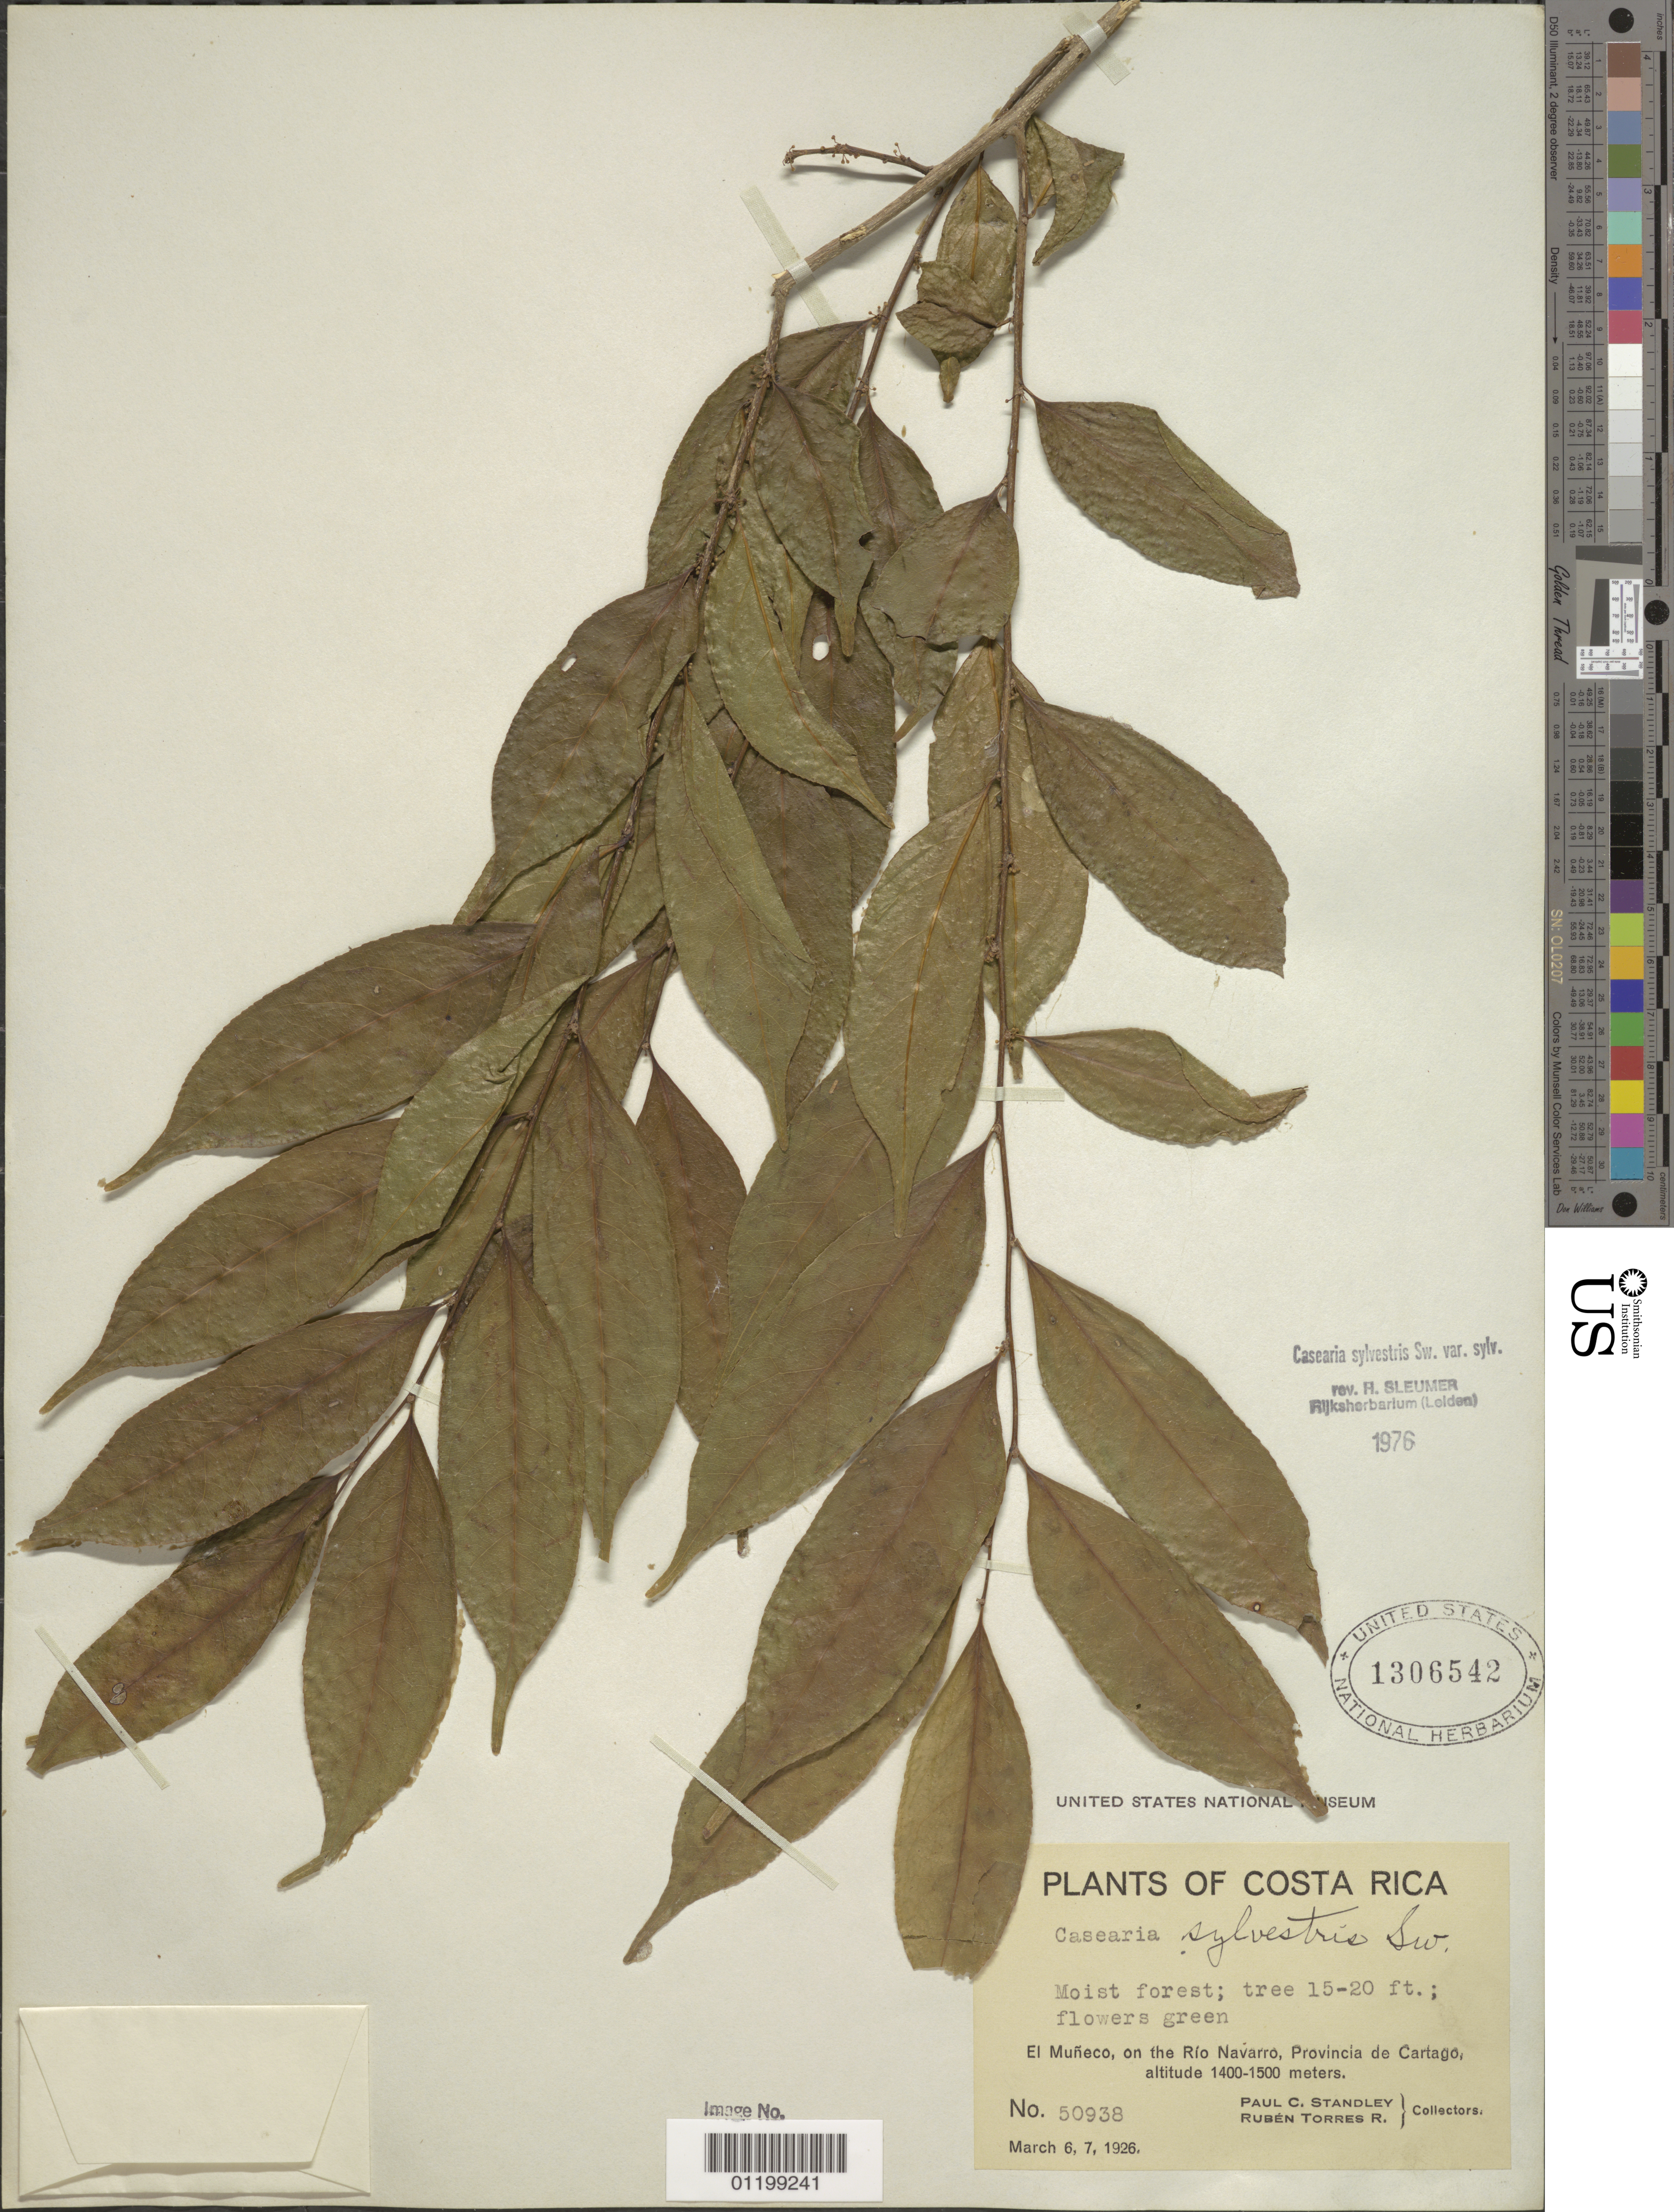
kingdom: Plantae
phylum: Tracheophyta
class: Magnoliopsida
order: Malpighiales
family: Salicaceae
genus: Casearia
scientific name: Casearia sylvestris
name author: Sw.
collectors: P. C. Standley & R. Torres R.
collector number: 50938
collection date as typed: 6-7 Mar 1926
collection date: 1926-03-06/1926-03-07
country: Costa Rica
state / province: Cartago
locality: El Muñeco, on the Río Navarro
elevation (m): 1400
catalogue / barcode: US 1306542